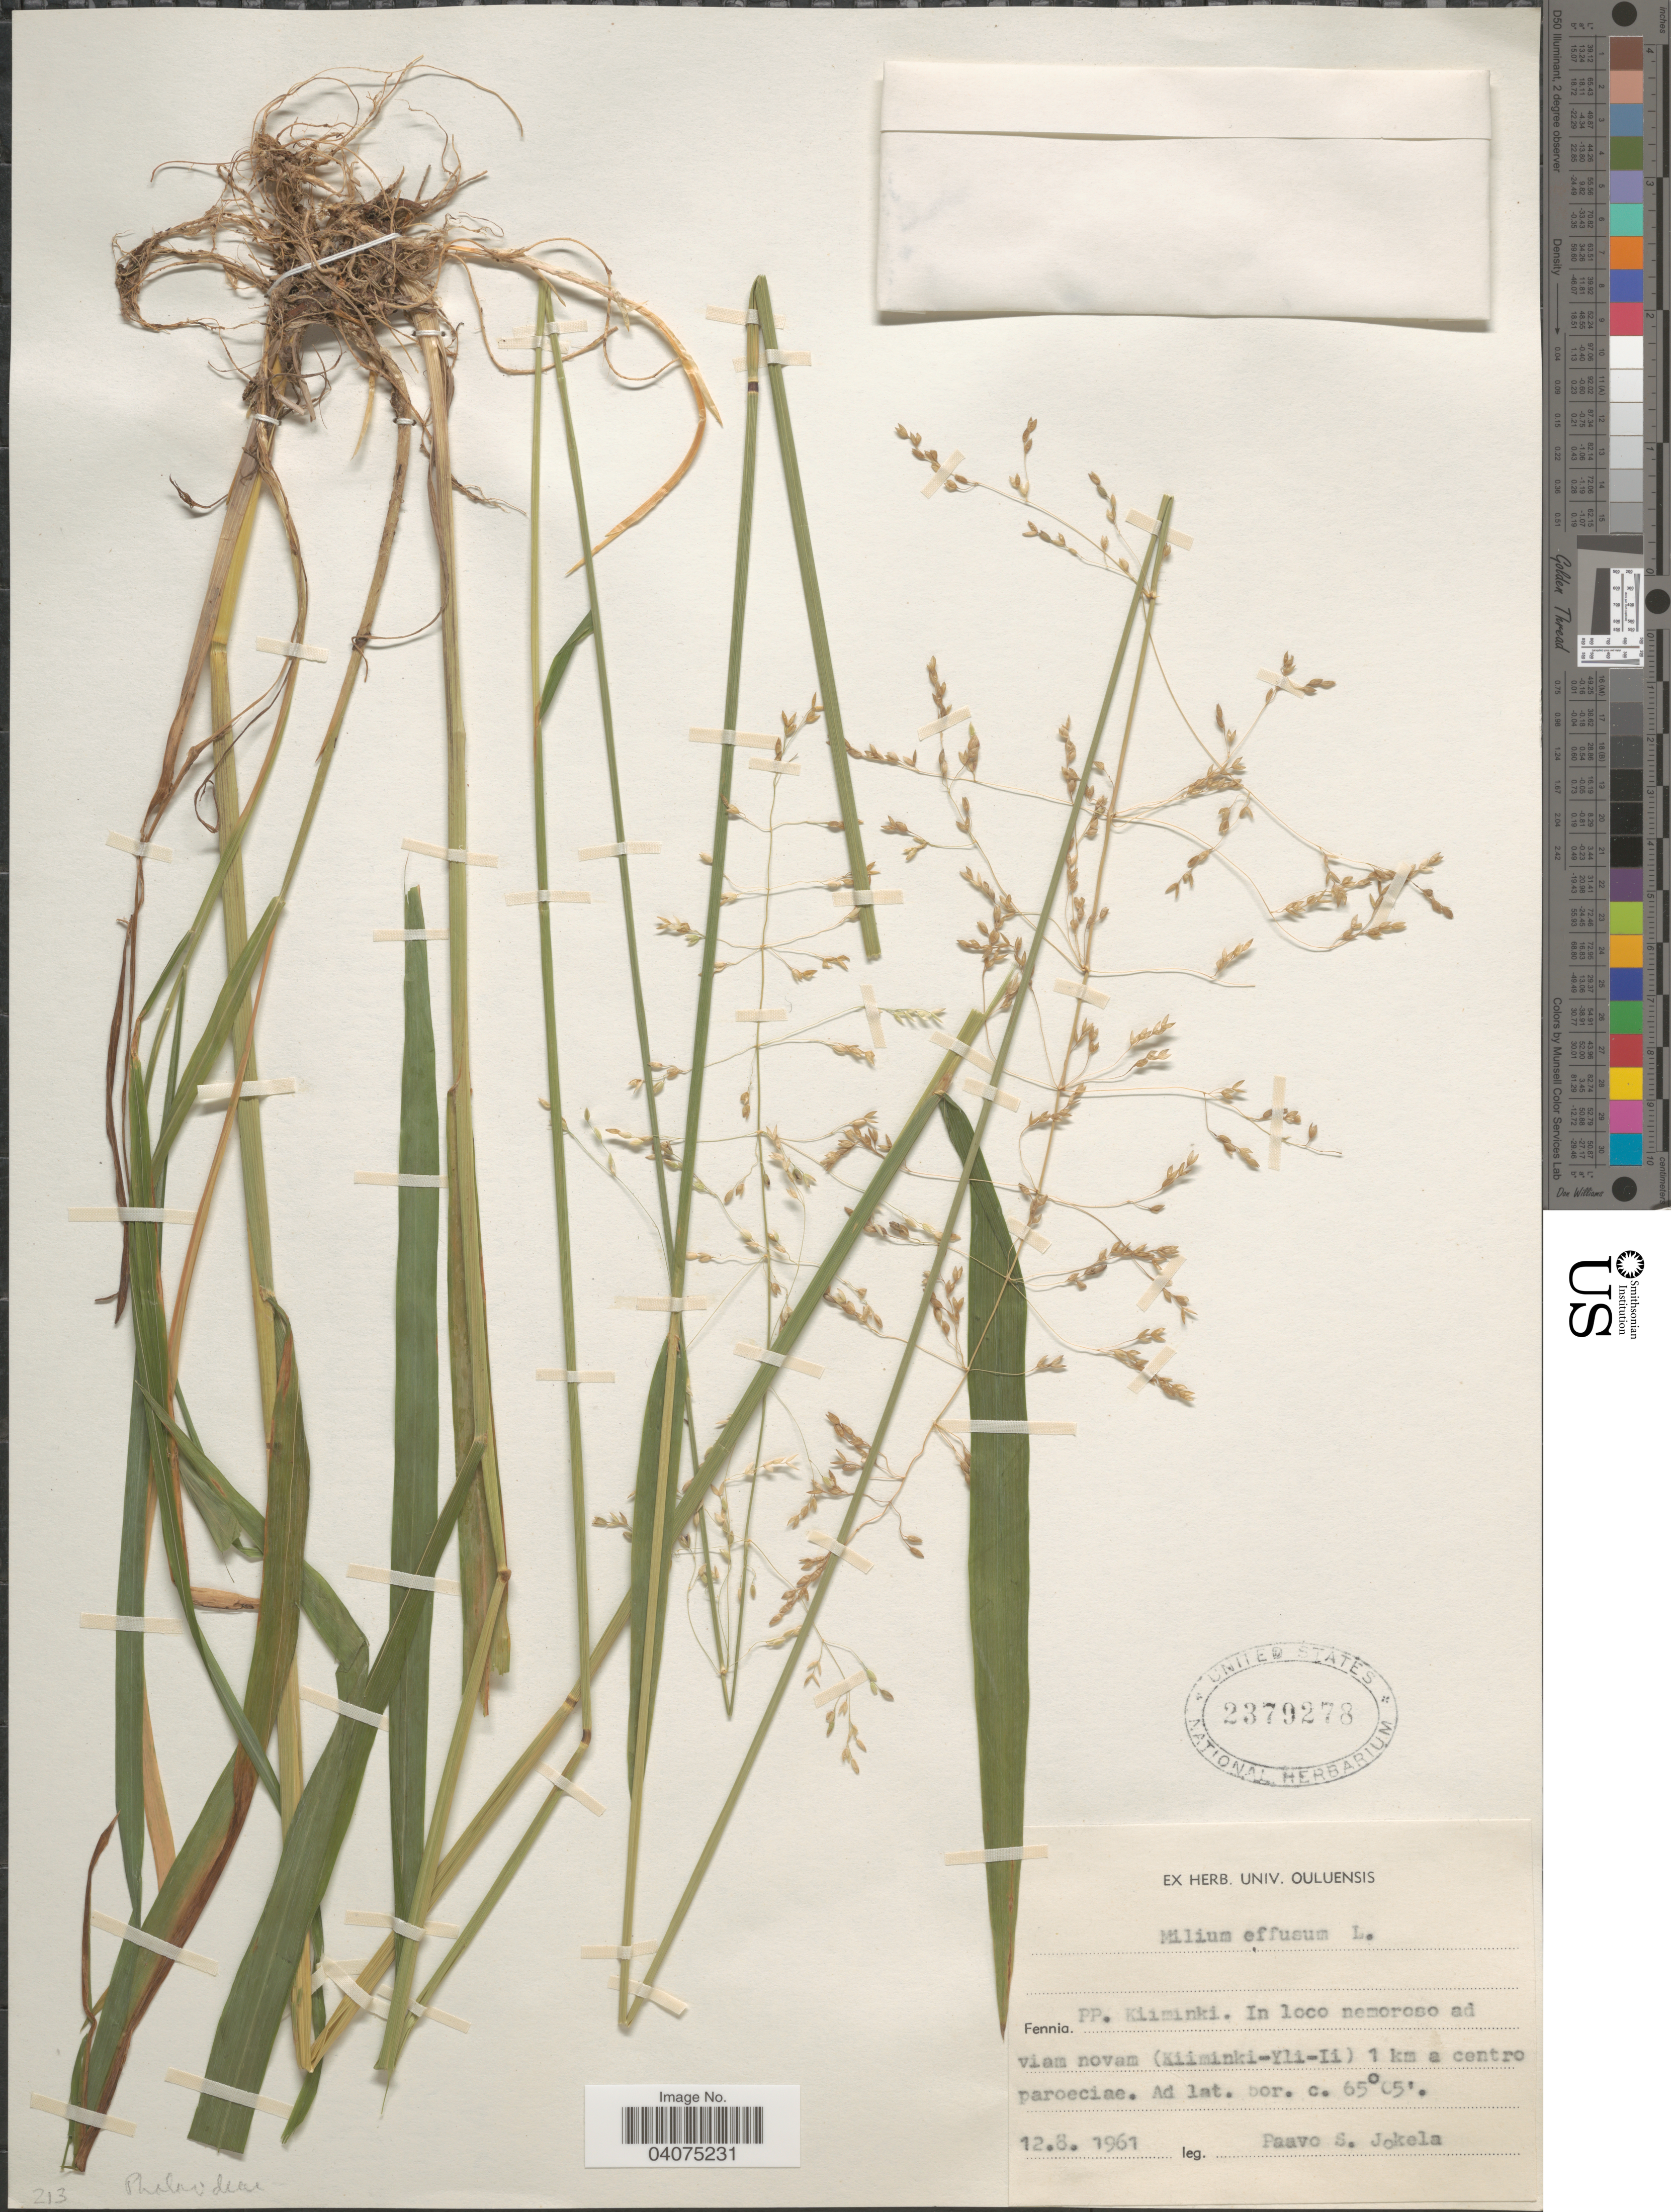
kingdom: Plantae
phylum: Tracheophyta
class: Liliopsida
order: Poales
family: Poaceae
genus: Milium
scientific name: Milium effusum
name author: L.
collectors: P. Jokela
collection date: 1961-08-12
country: Finland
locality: Fennia. Pp. Kiiminki. In loco nemoroso ad viam novam (Kiiminki-Yli-Li) 1 km a centro paroeciae.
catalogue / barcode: US 2379278